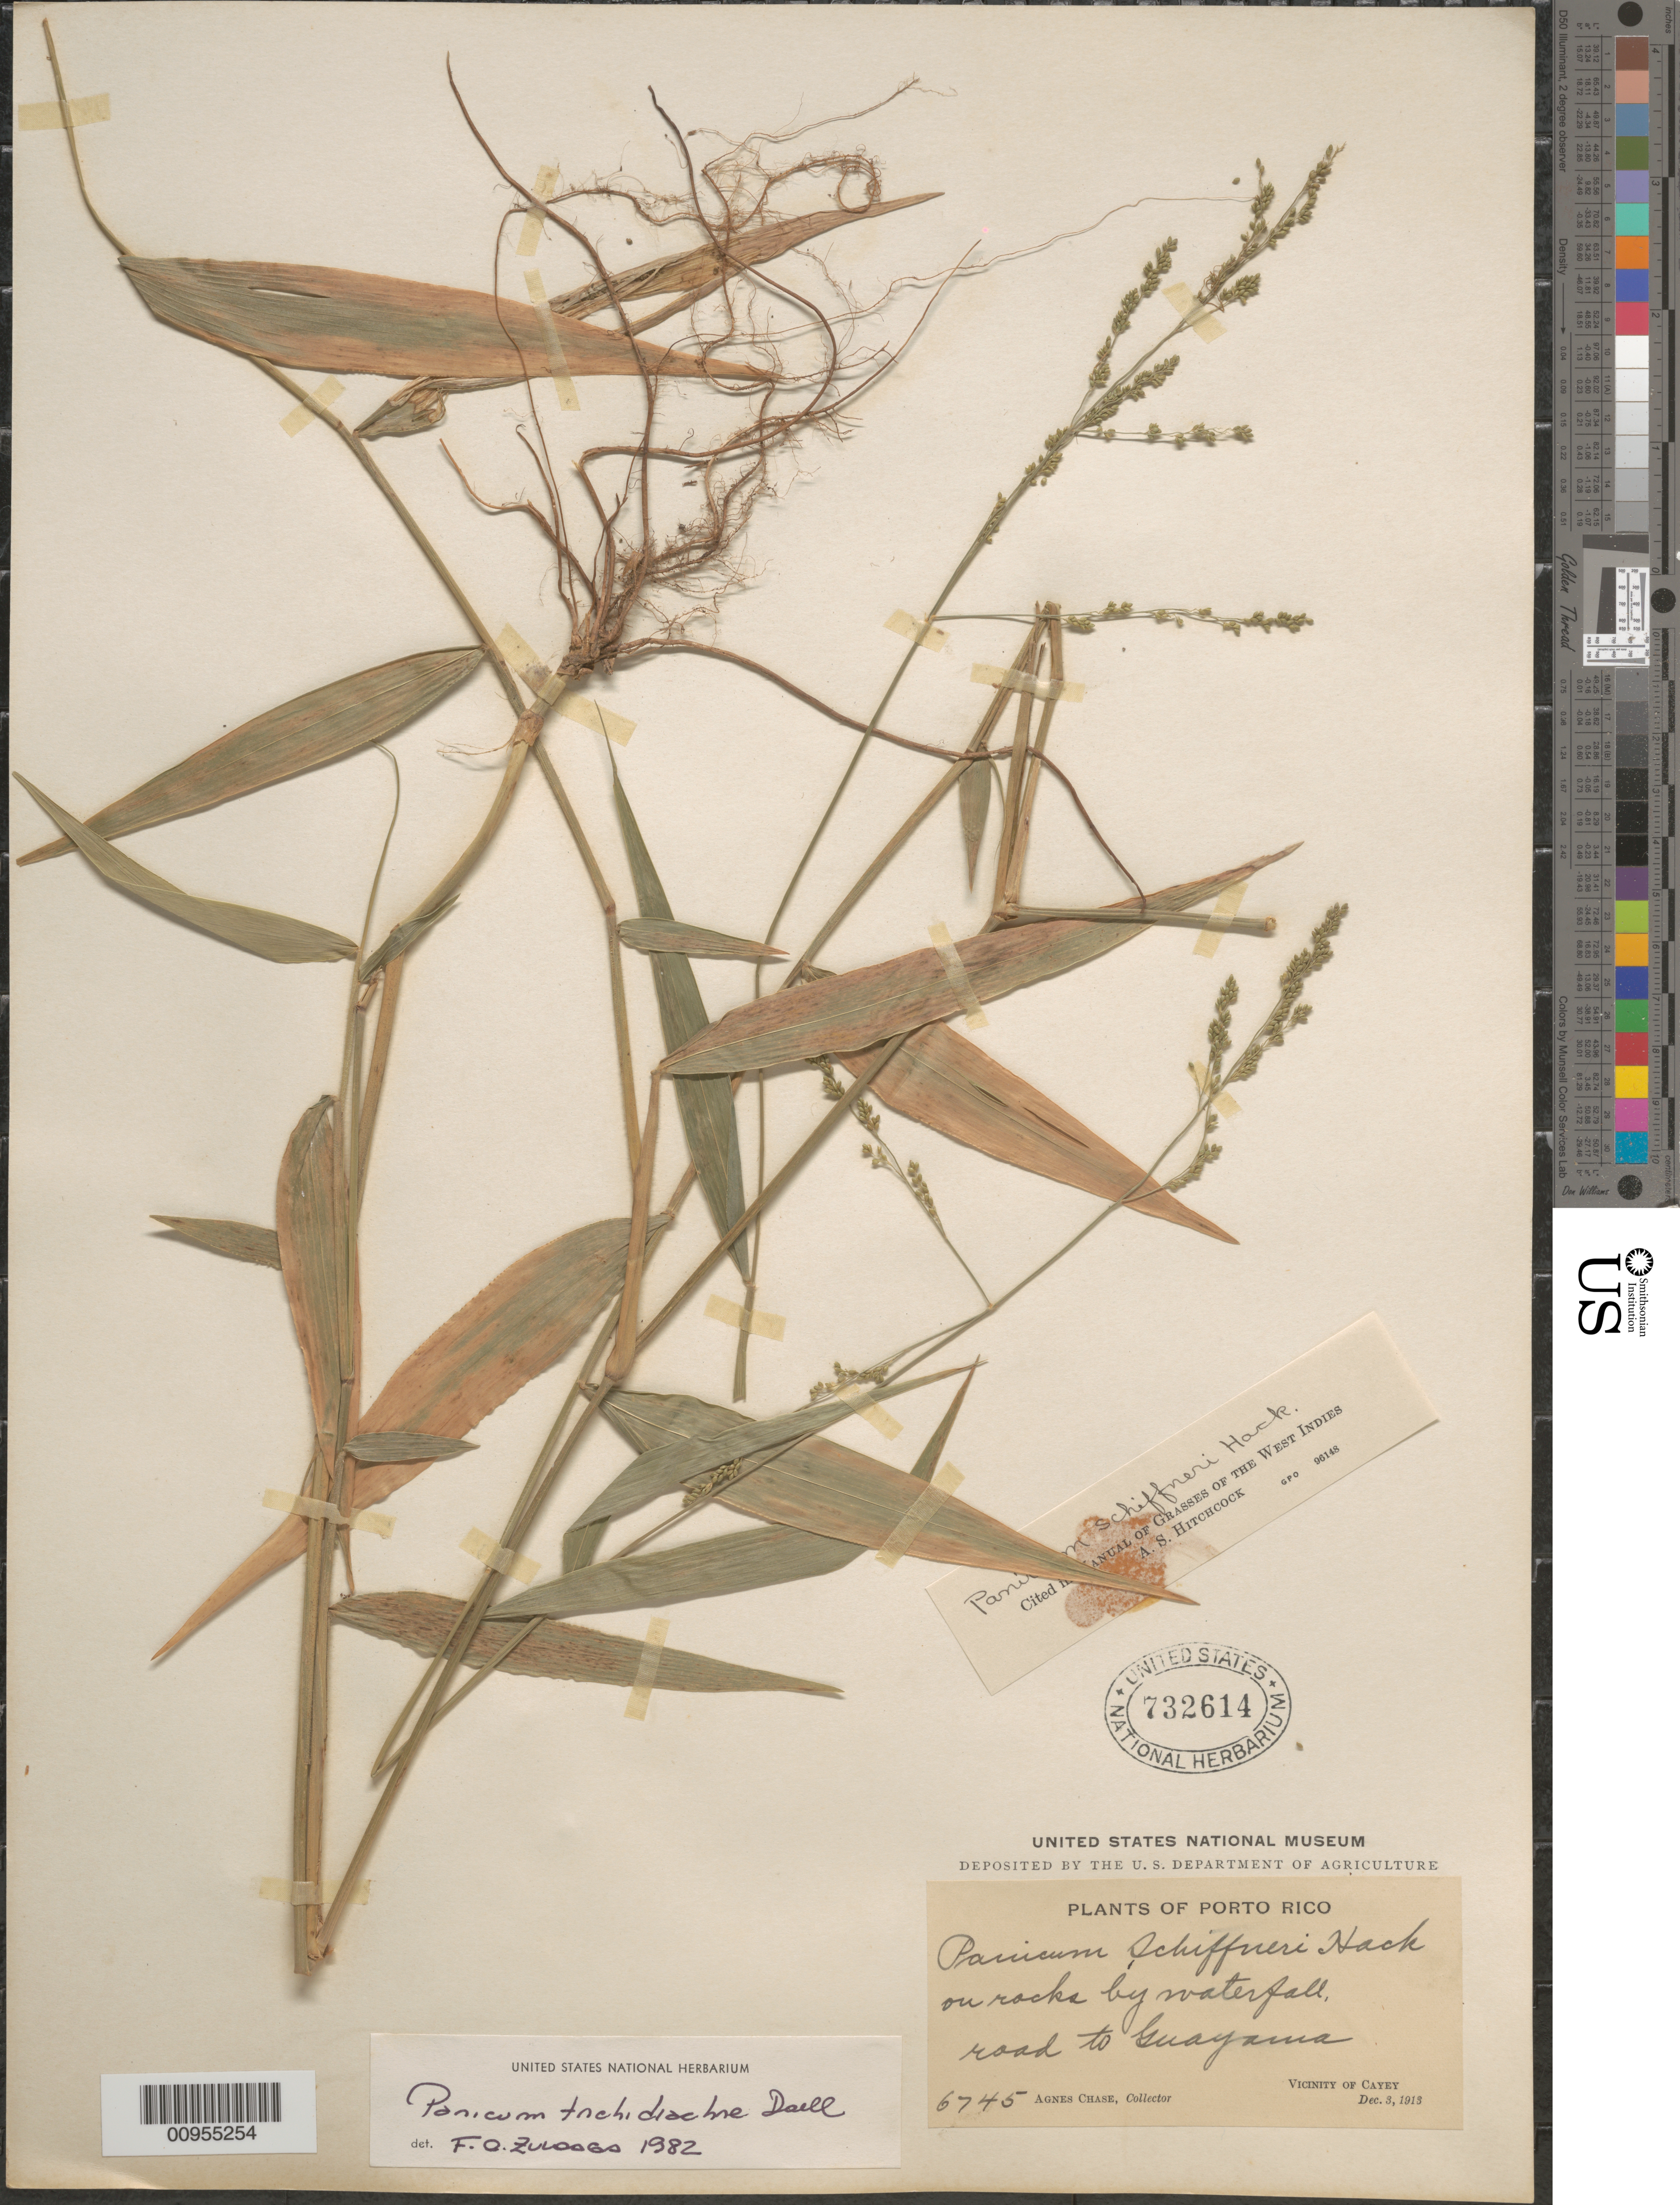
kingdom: Plantae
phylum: Tracheophyta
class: Liliopsida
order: Poales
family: Poaceae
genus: Panicum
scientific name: Panicum trichidiachne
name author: Döll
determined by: Zuloaga, F. O.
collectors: A. Chase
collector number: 6745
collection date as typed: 03 Dec 1913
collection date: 1913-12-03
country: Puerto Rico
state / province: Cayey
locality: Road to Guayama, vicinity of Cayey.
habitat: On rocks by waterfall.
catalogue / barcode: US 732614